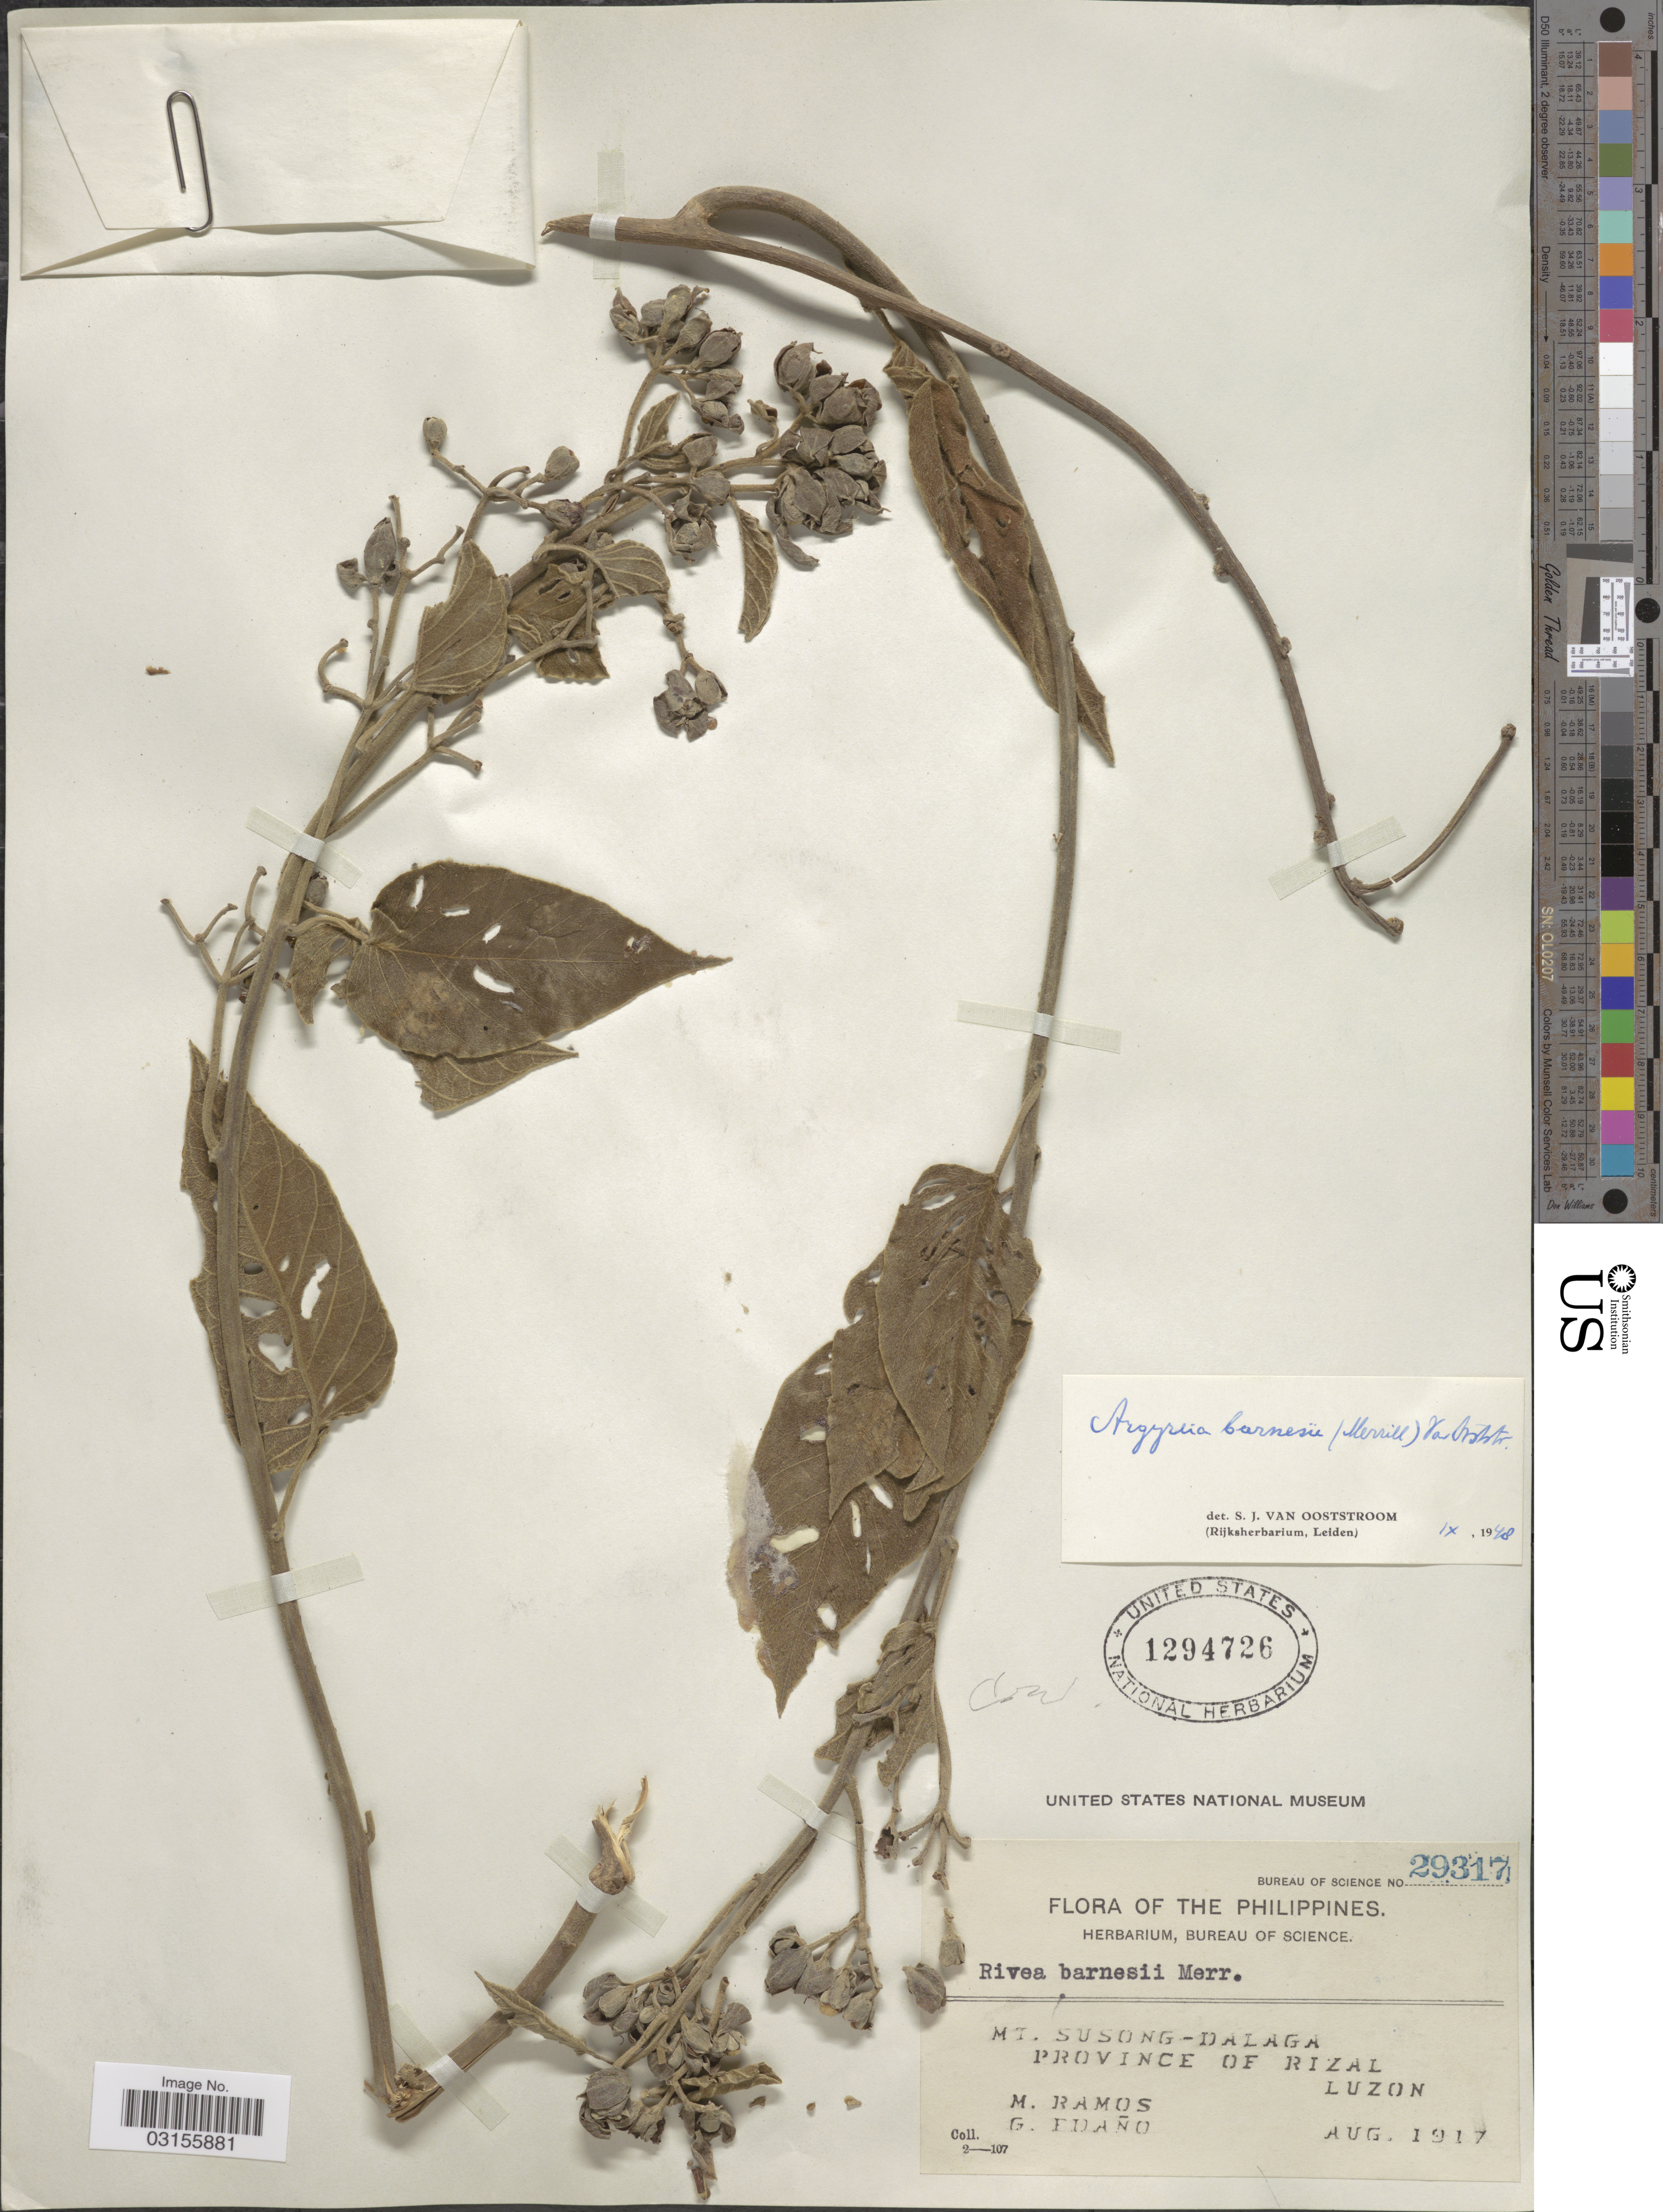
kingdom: Plantae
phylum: Tracheophyta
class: Magnoliopsida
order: Solanales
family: Convolvulaceae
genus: Argyreia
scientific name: Argyreia barnesii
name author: Ooststr.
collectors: M. Ramos & G. Edaño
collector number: Bureau of Science 29317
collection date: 1917-08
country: Philippines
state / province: Calabarzon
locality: Mt. Susong-Dalaga, Province of Rizal. Luzon.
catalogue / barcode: US 1294726